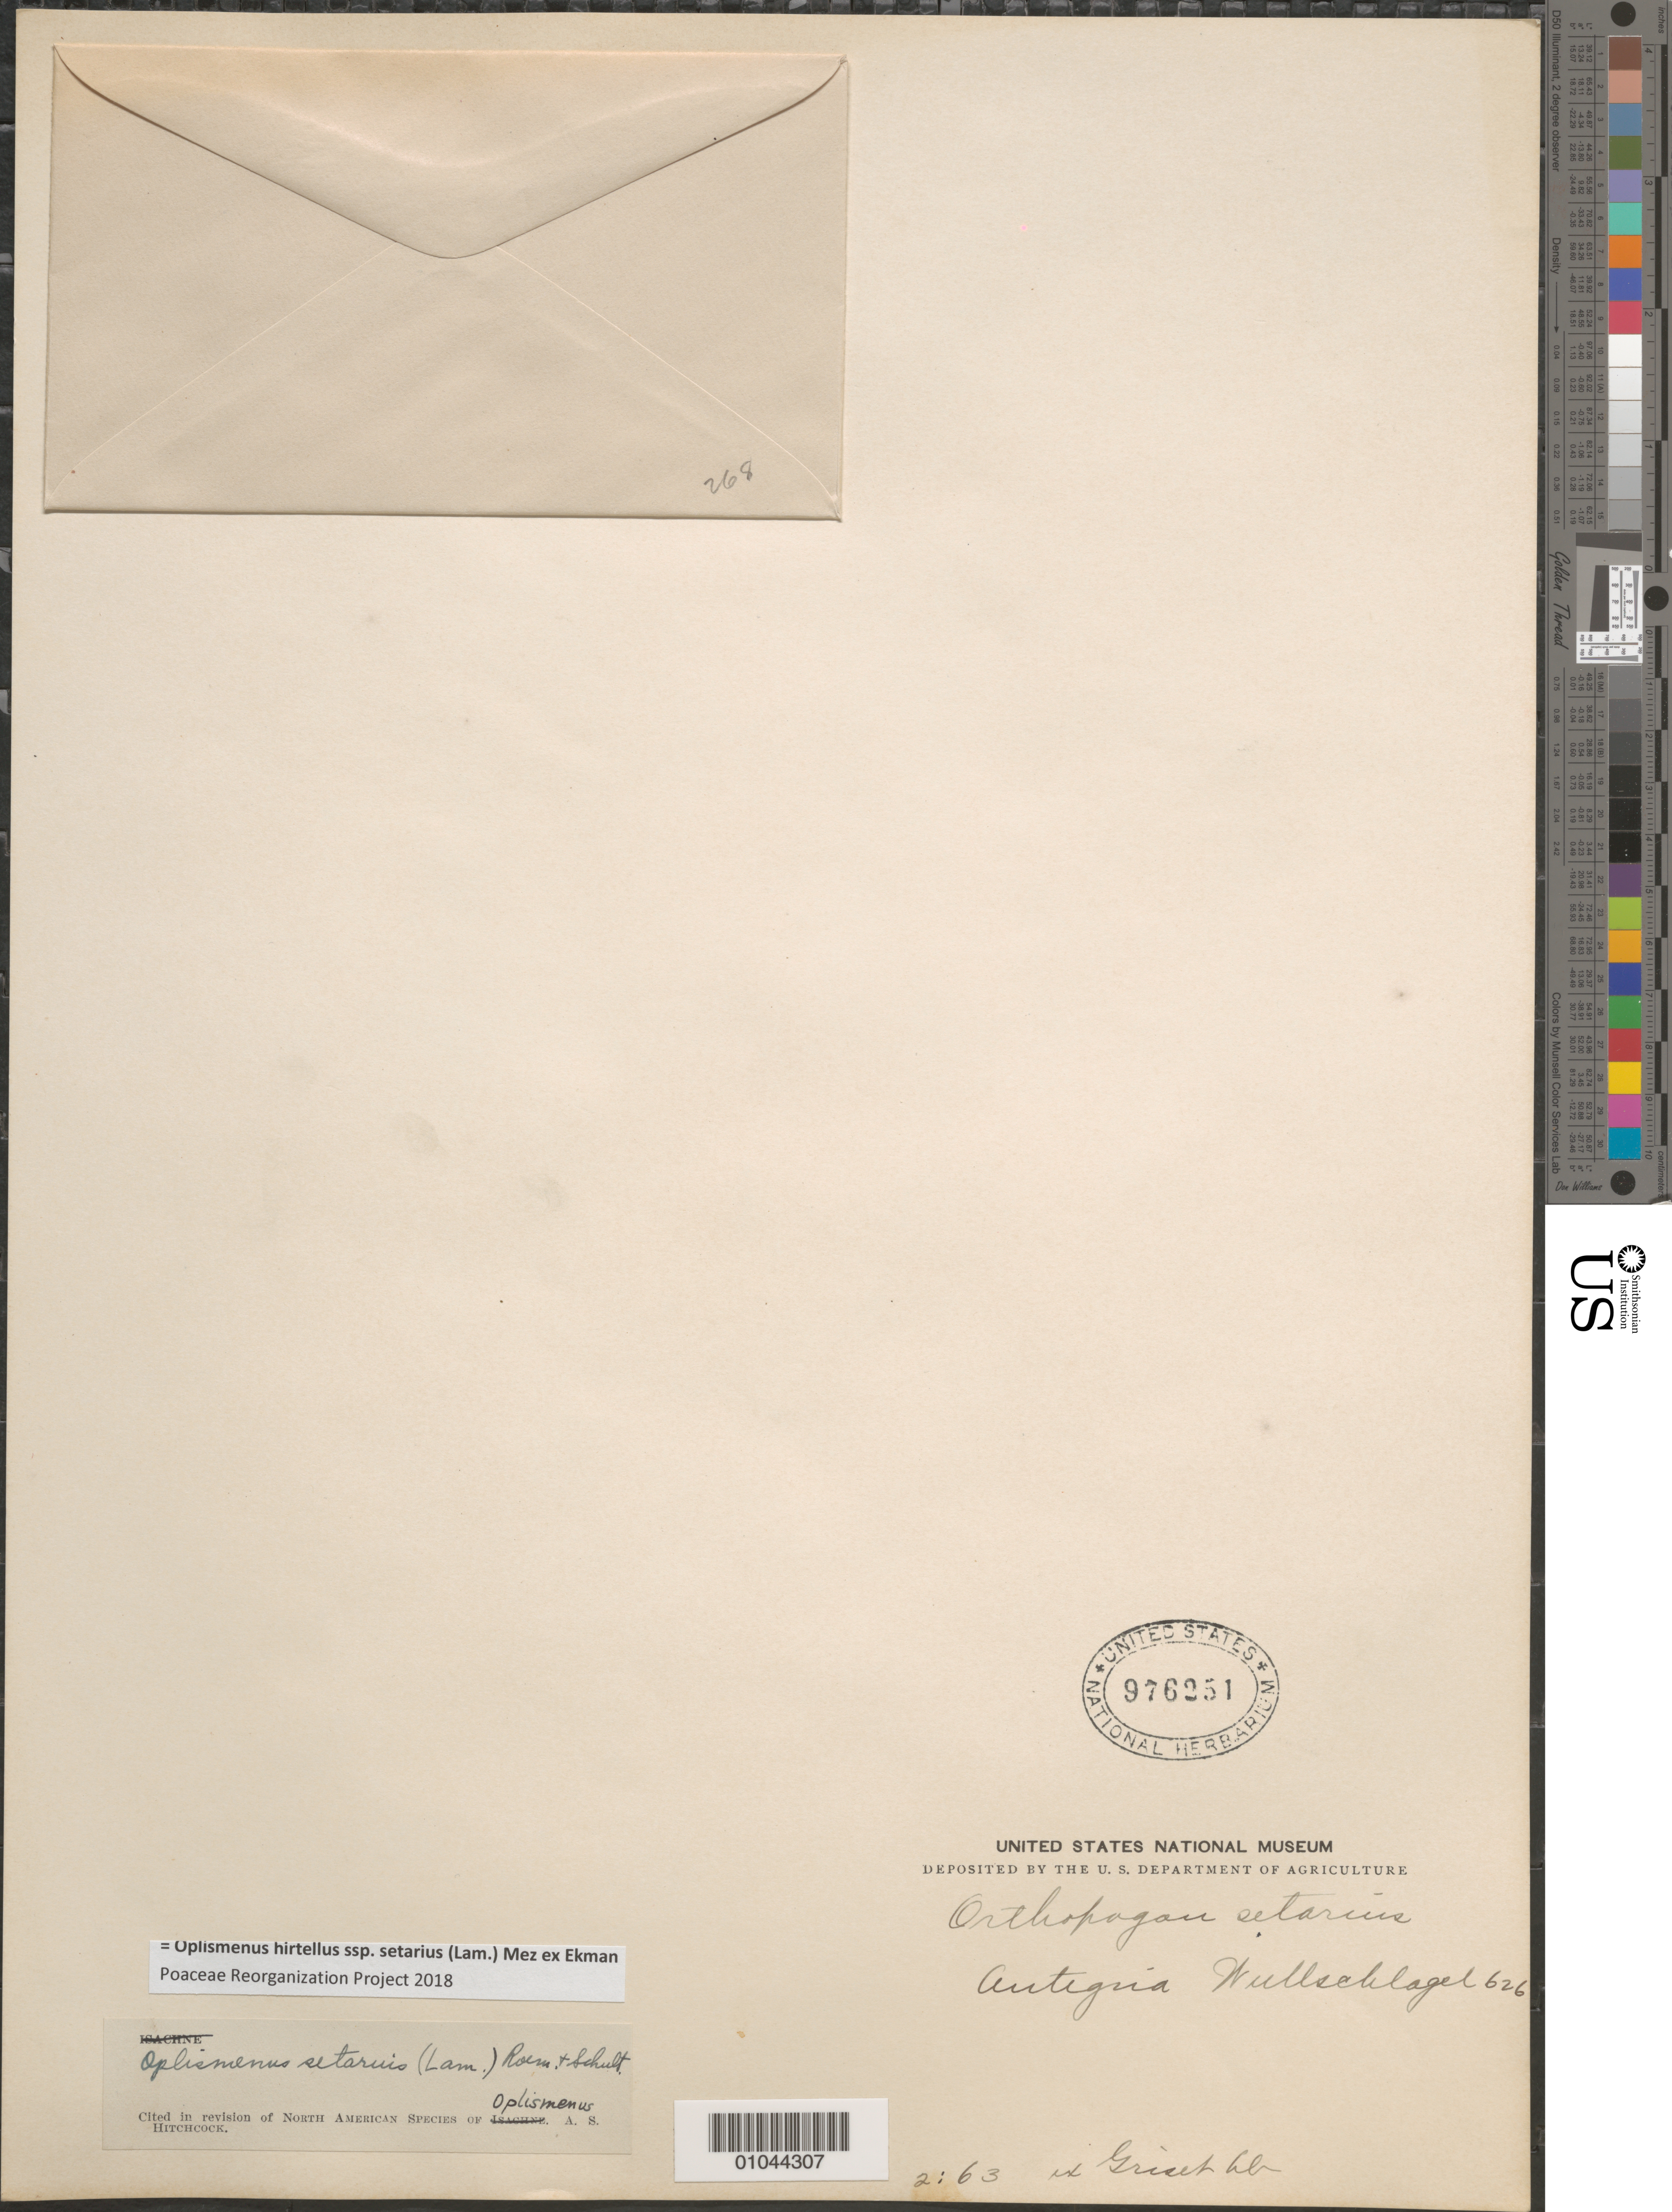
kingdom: Plantae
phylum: Tracheophyta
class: Liliopsida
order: Poales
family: Poaceae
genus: Oplismenus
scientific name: Oplismenus hirtellus subsp. setarius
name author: (Lam.) Mez ex Ekman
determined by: Poaceae Reorganization Project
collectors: H. R. Wullschlaegel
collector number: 268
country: Antigua and Barbuda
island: Antigua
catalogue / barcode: US 976251